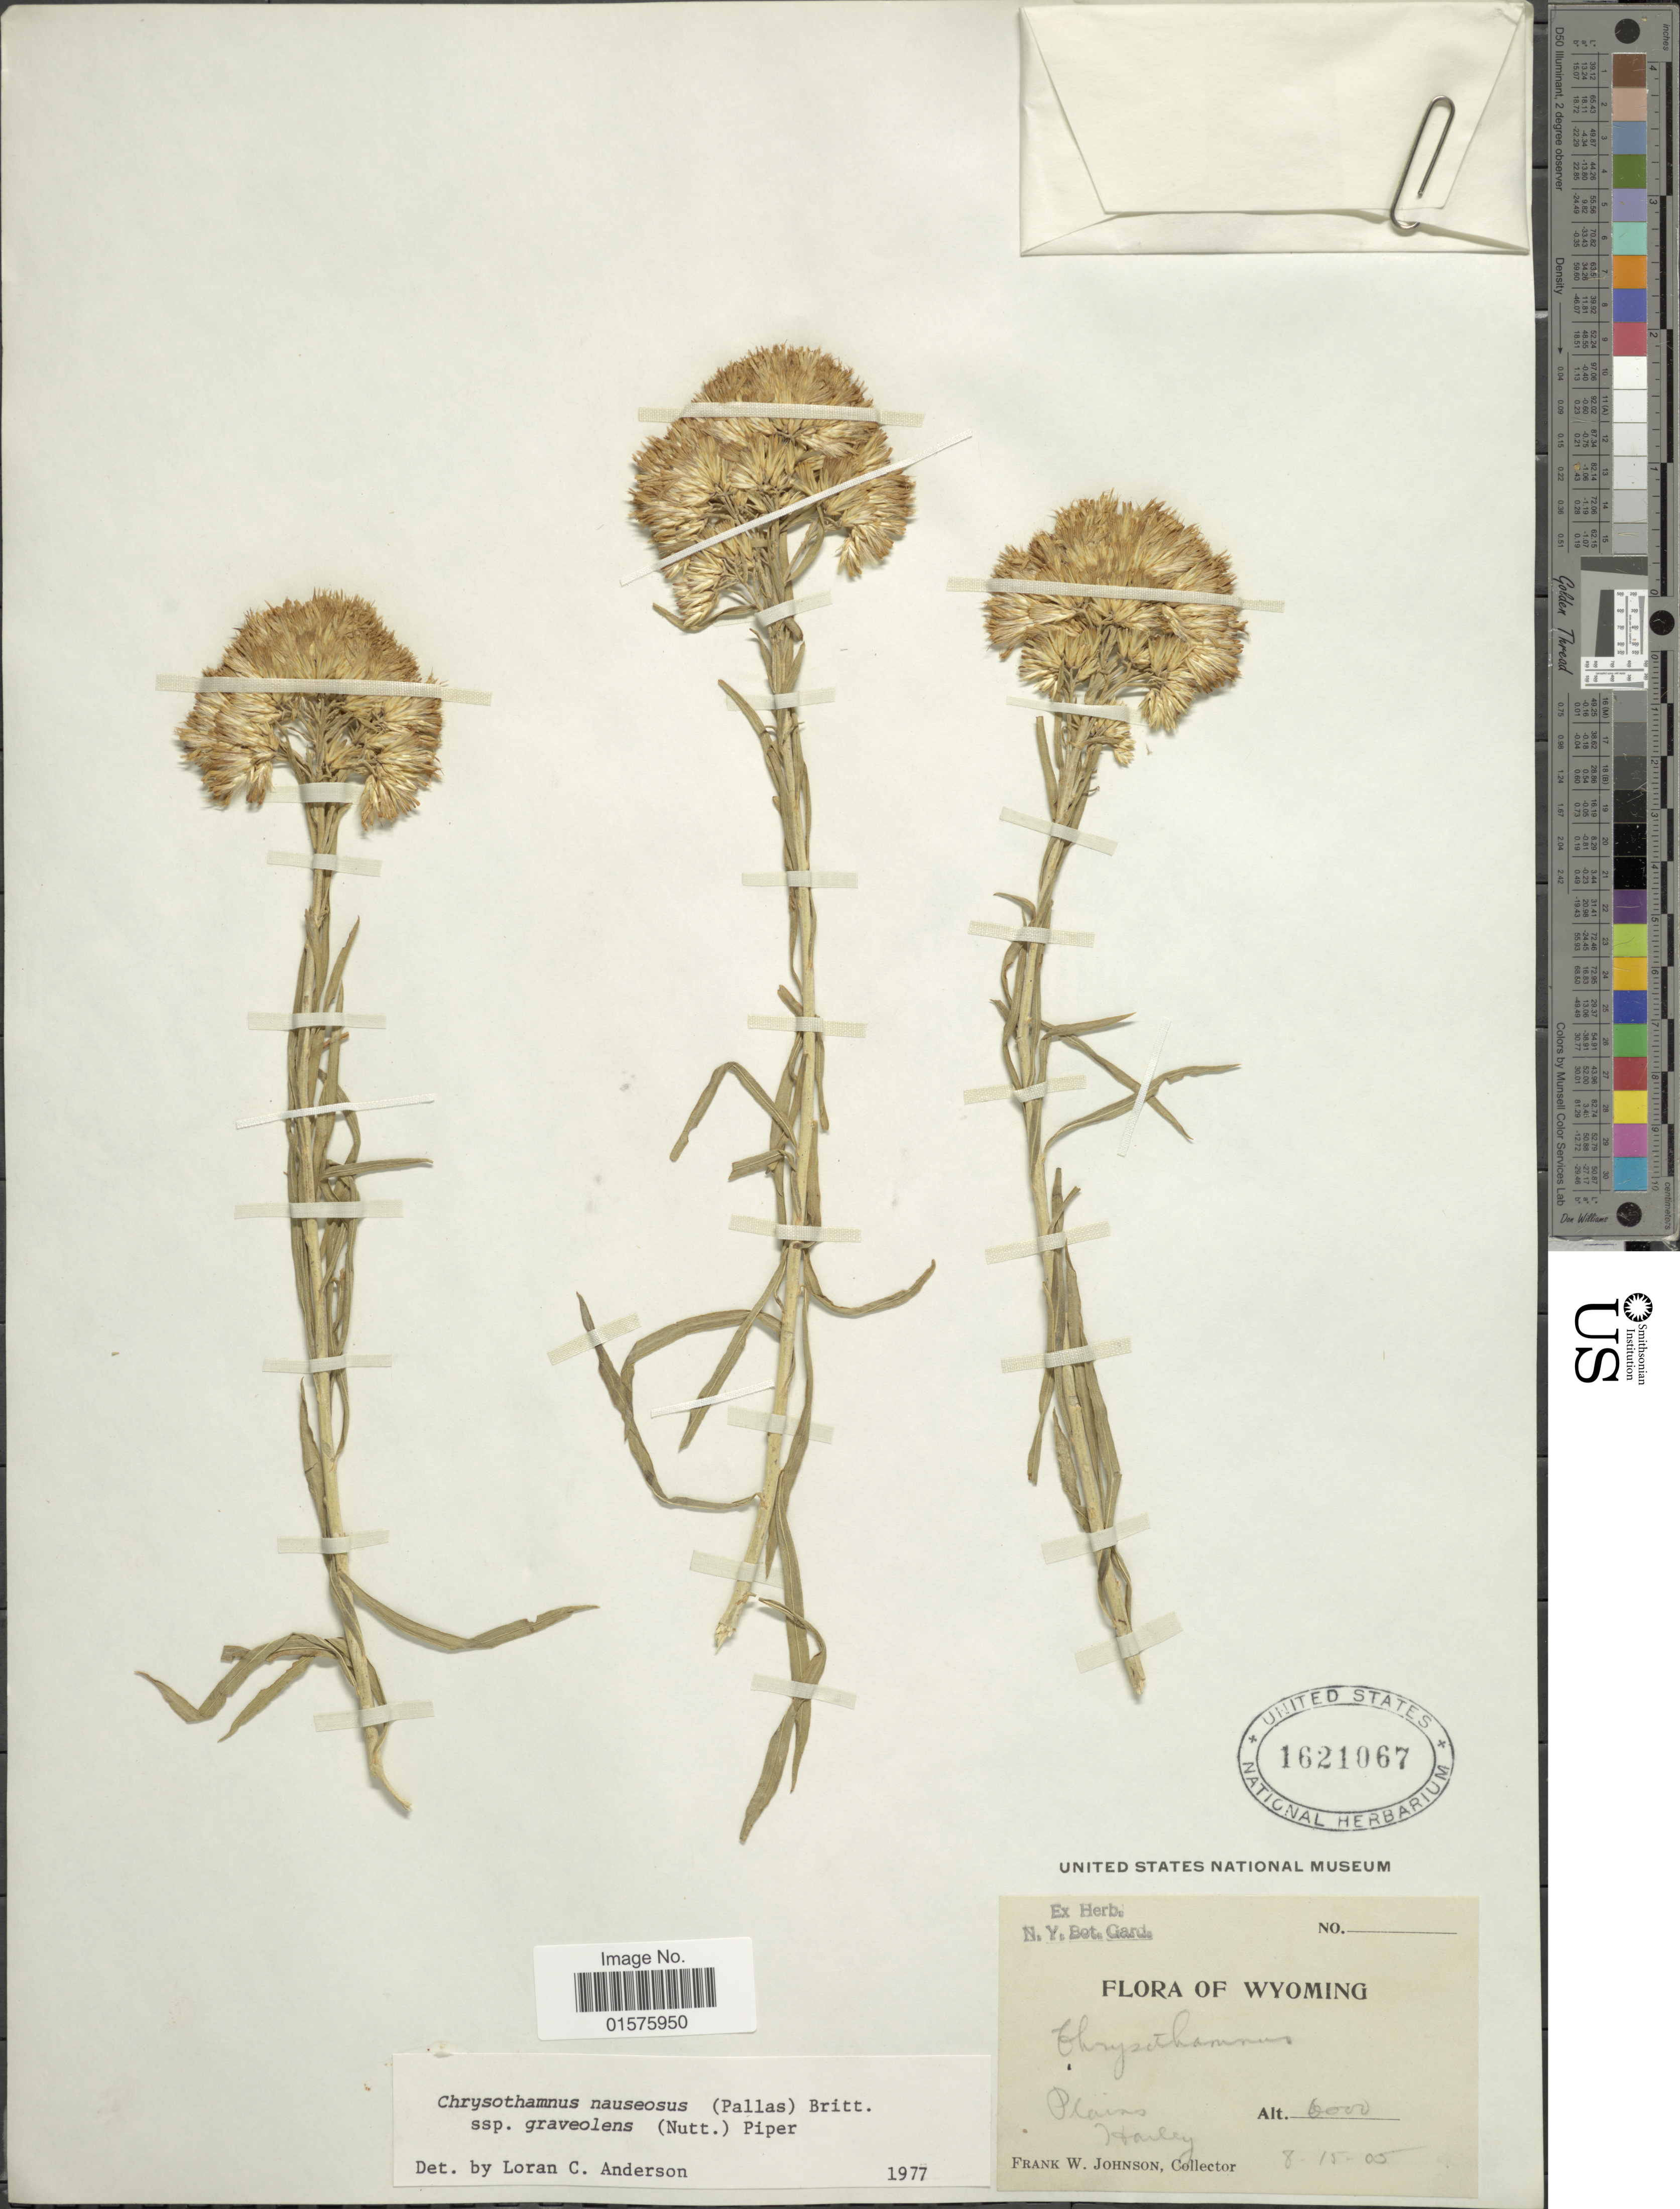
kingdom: Plantae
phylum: Tracheophyta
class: Magnoliopsida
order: Asterales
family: Asteraceae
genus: Ericameria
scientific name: Ericameria nauseosa var. graveolens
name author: (Nutt.) Reveal & Schuyler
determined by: Urbatsch, Lowell E., Curator (LSU), Louisiana State University (UNITED STATES)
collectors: F. W. Johnson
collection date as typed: Transcribed d/m/y: 15/8/5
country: United States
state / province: Wyoming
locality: Plains Harley.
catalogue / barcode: US 1621067